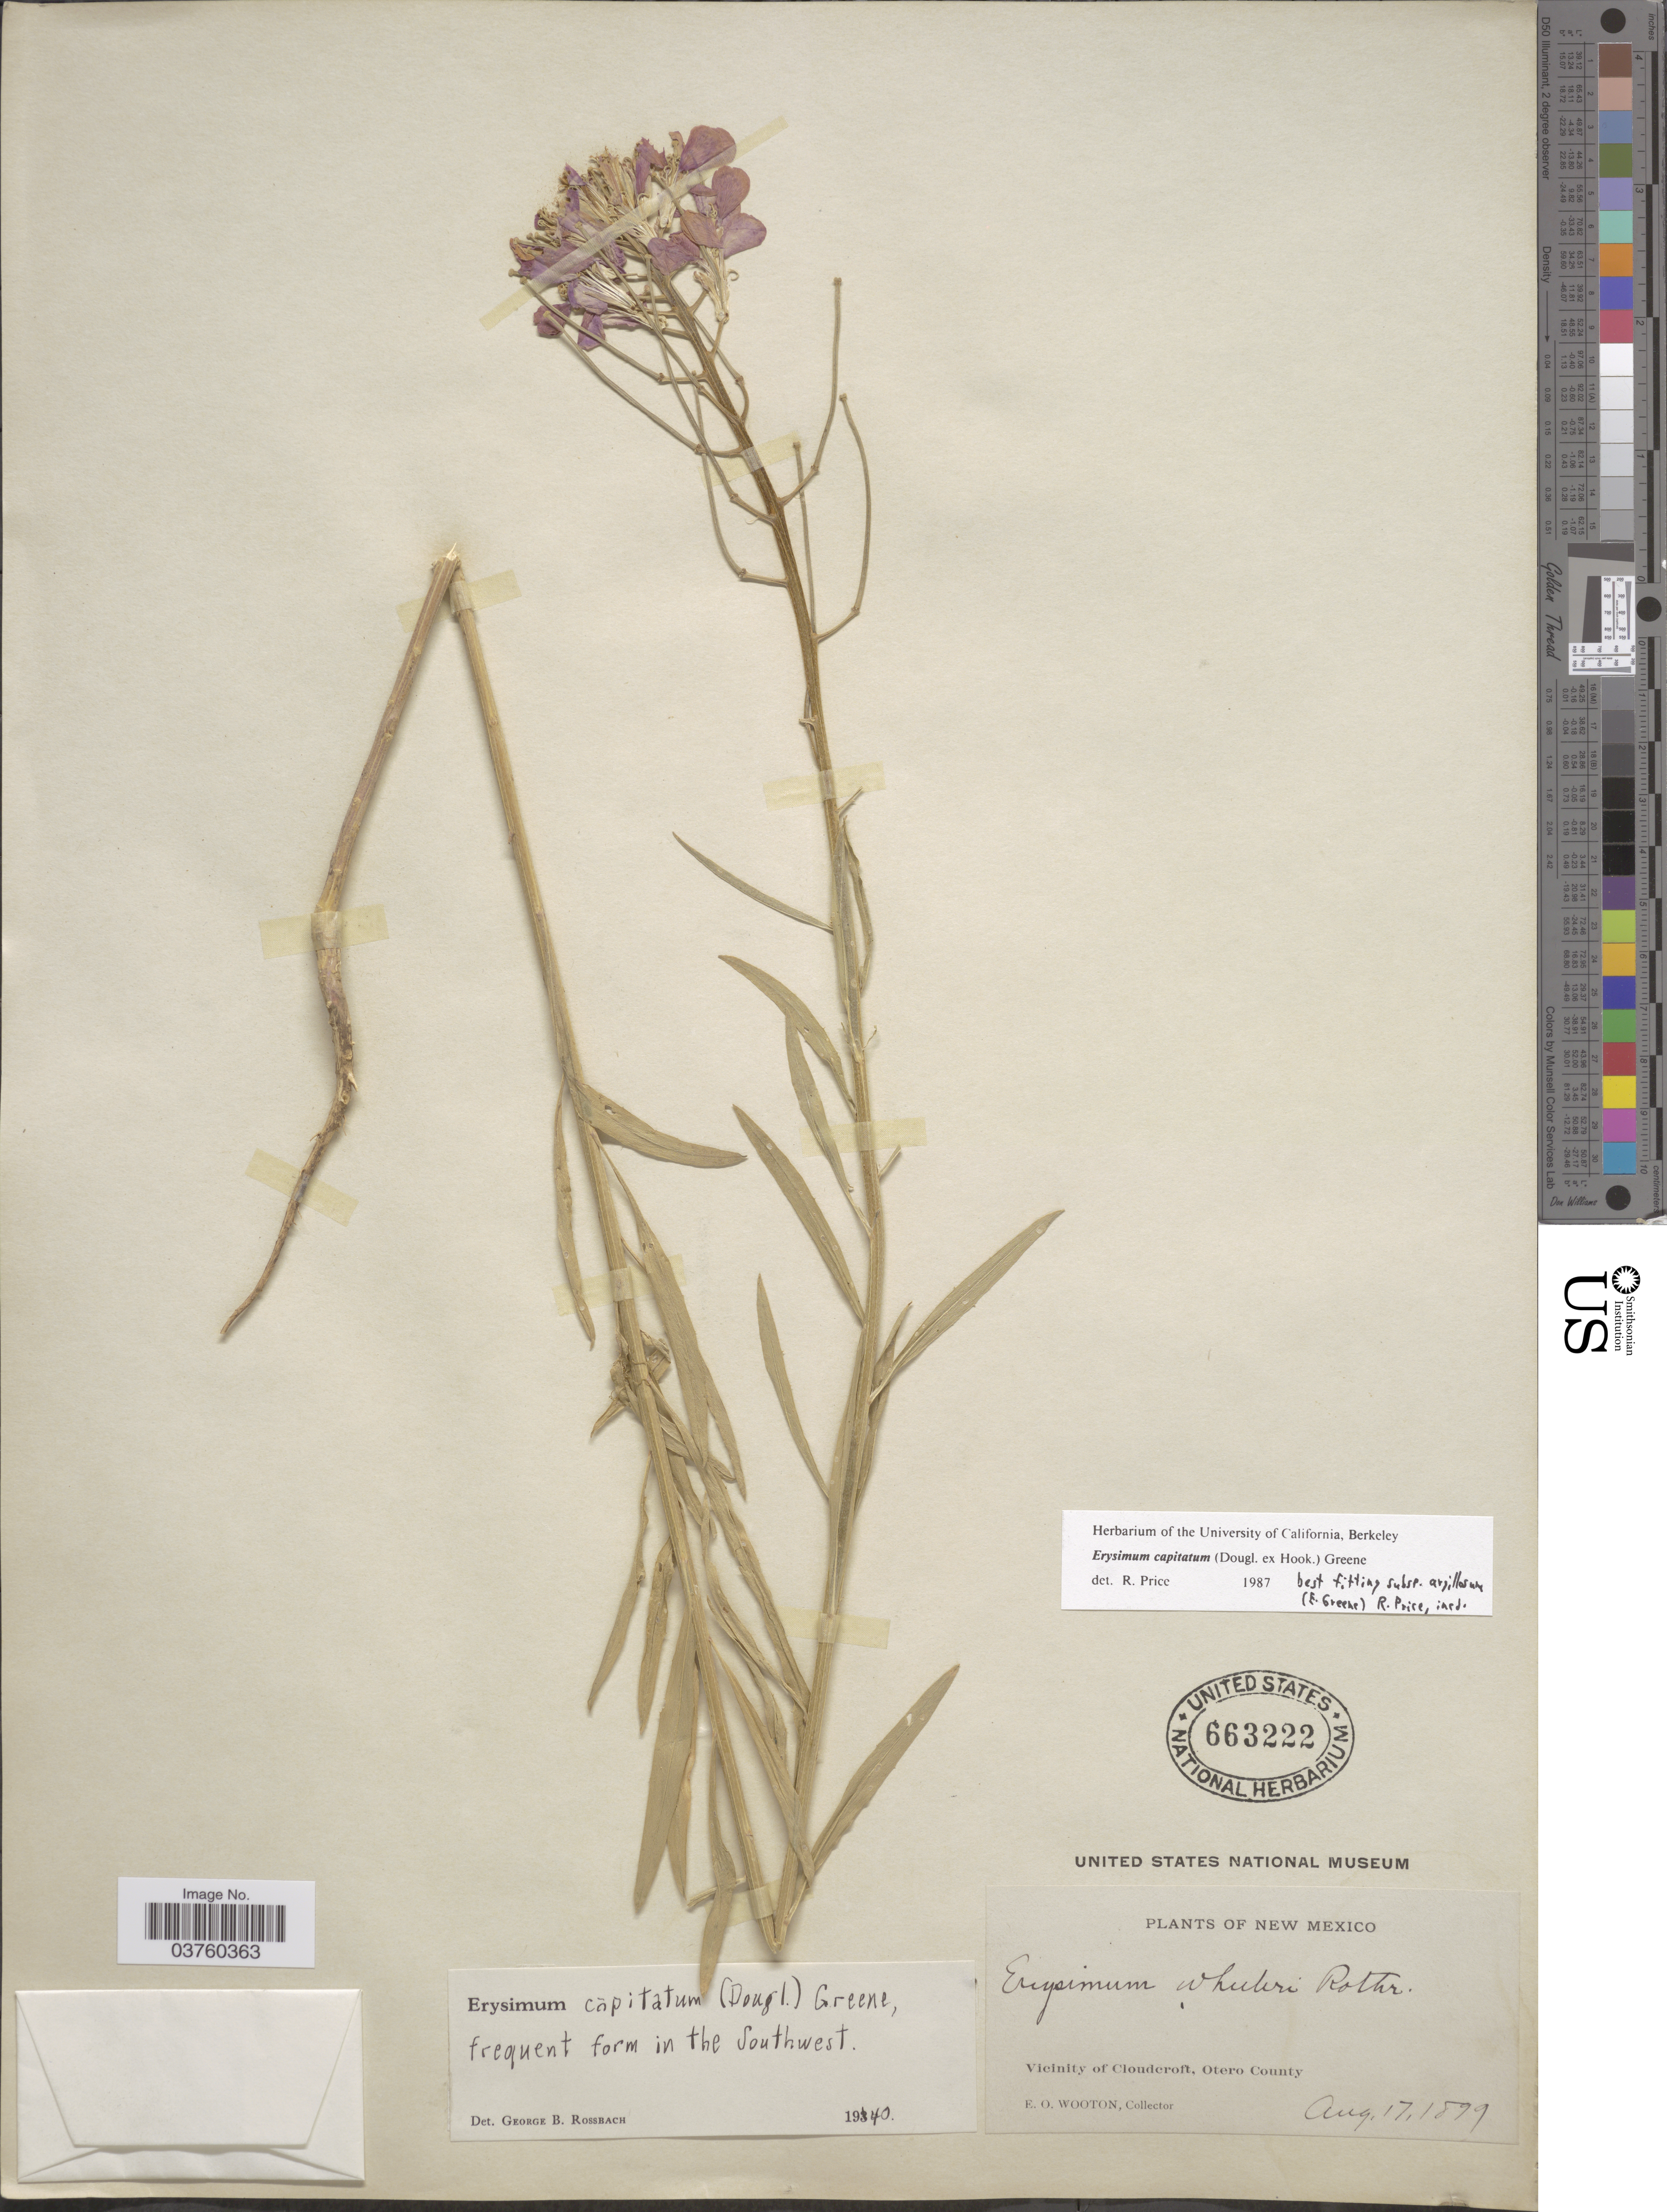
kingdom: Plantae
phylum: Tracheophyta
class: Magnoliopsida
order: Brassicales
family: Brassicaceae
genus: Erysimum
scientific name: Erysimum capitatum var. argillosum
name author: (Greene) R.J. Davis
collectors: E. O. Wooton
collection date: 1899-08-17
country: United States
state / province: New Mexico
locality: Vicinity of Cloudcroft, Otero County.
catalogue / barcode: US 663222